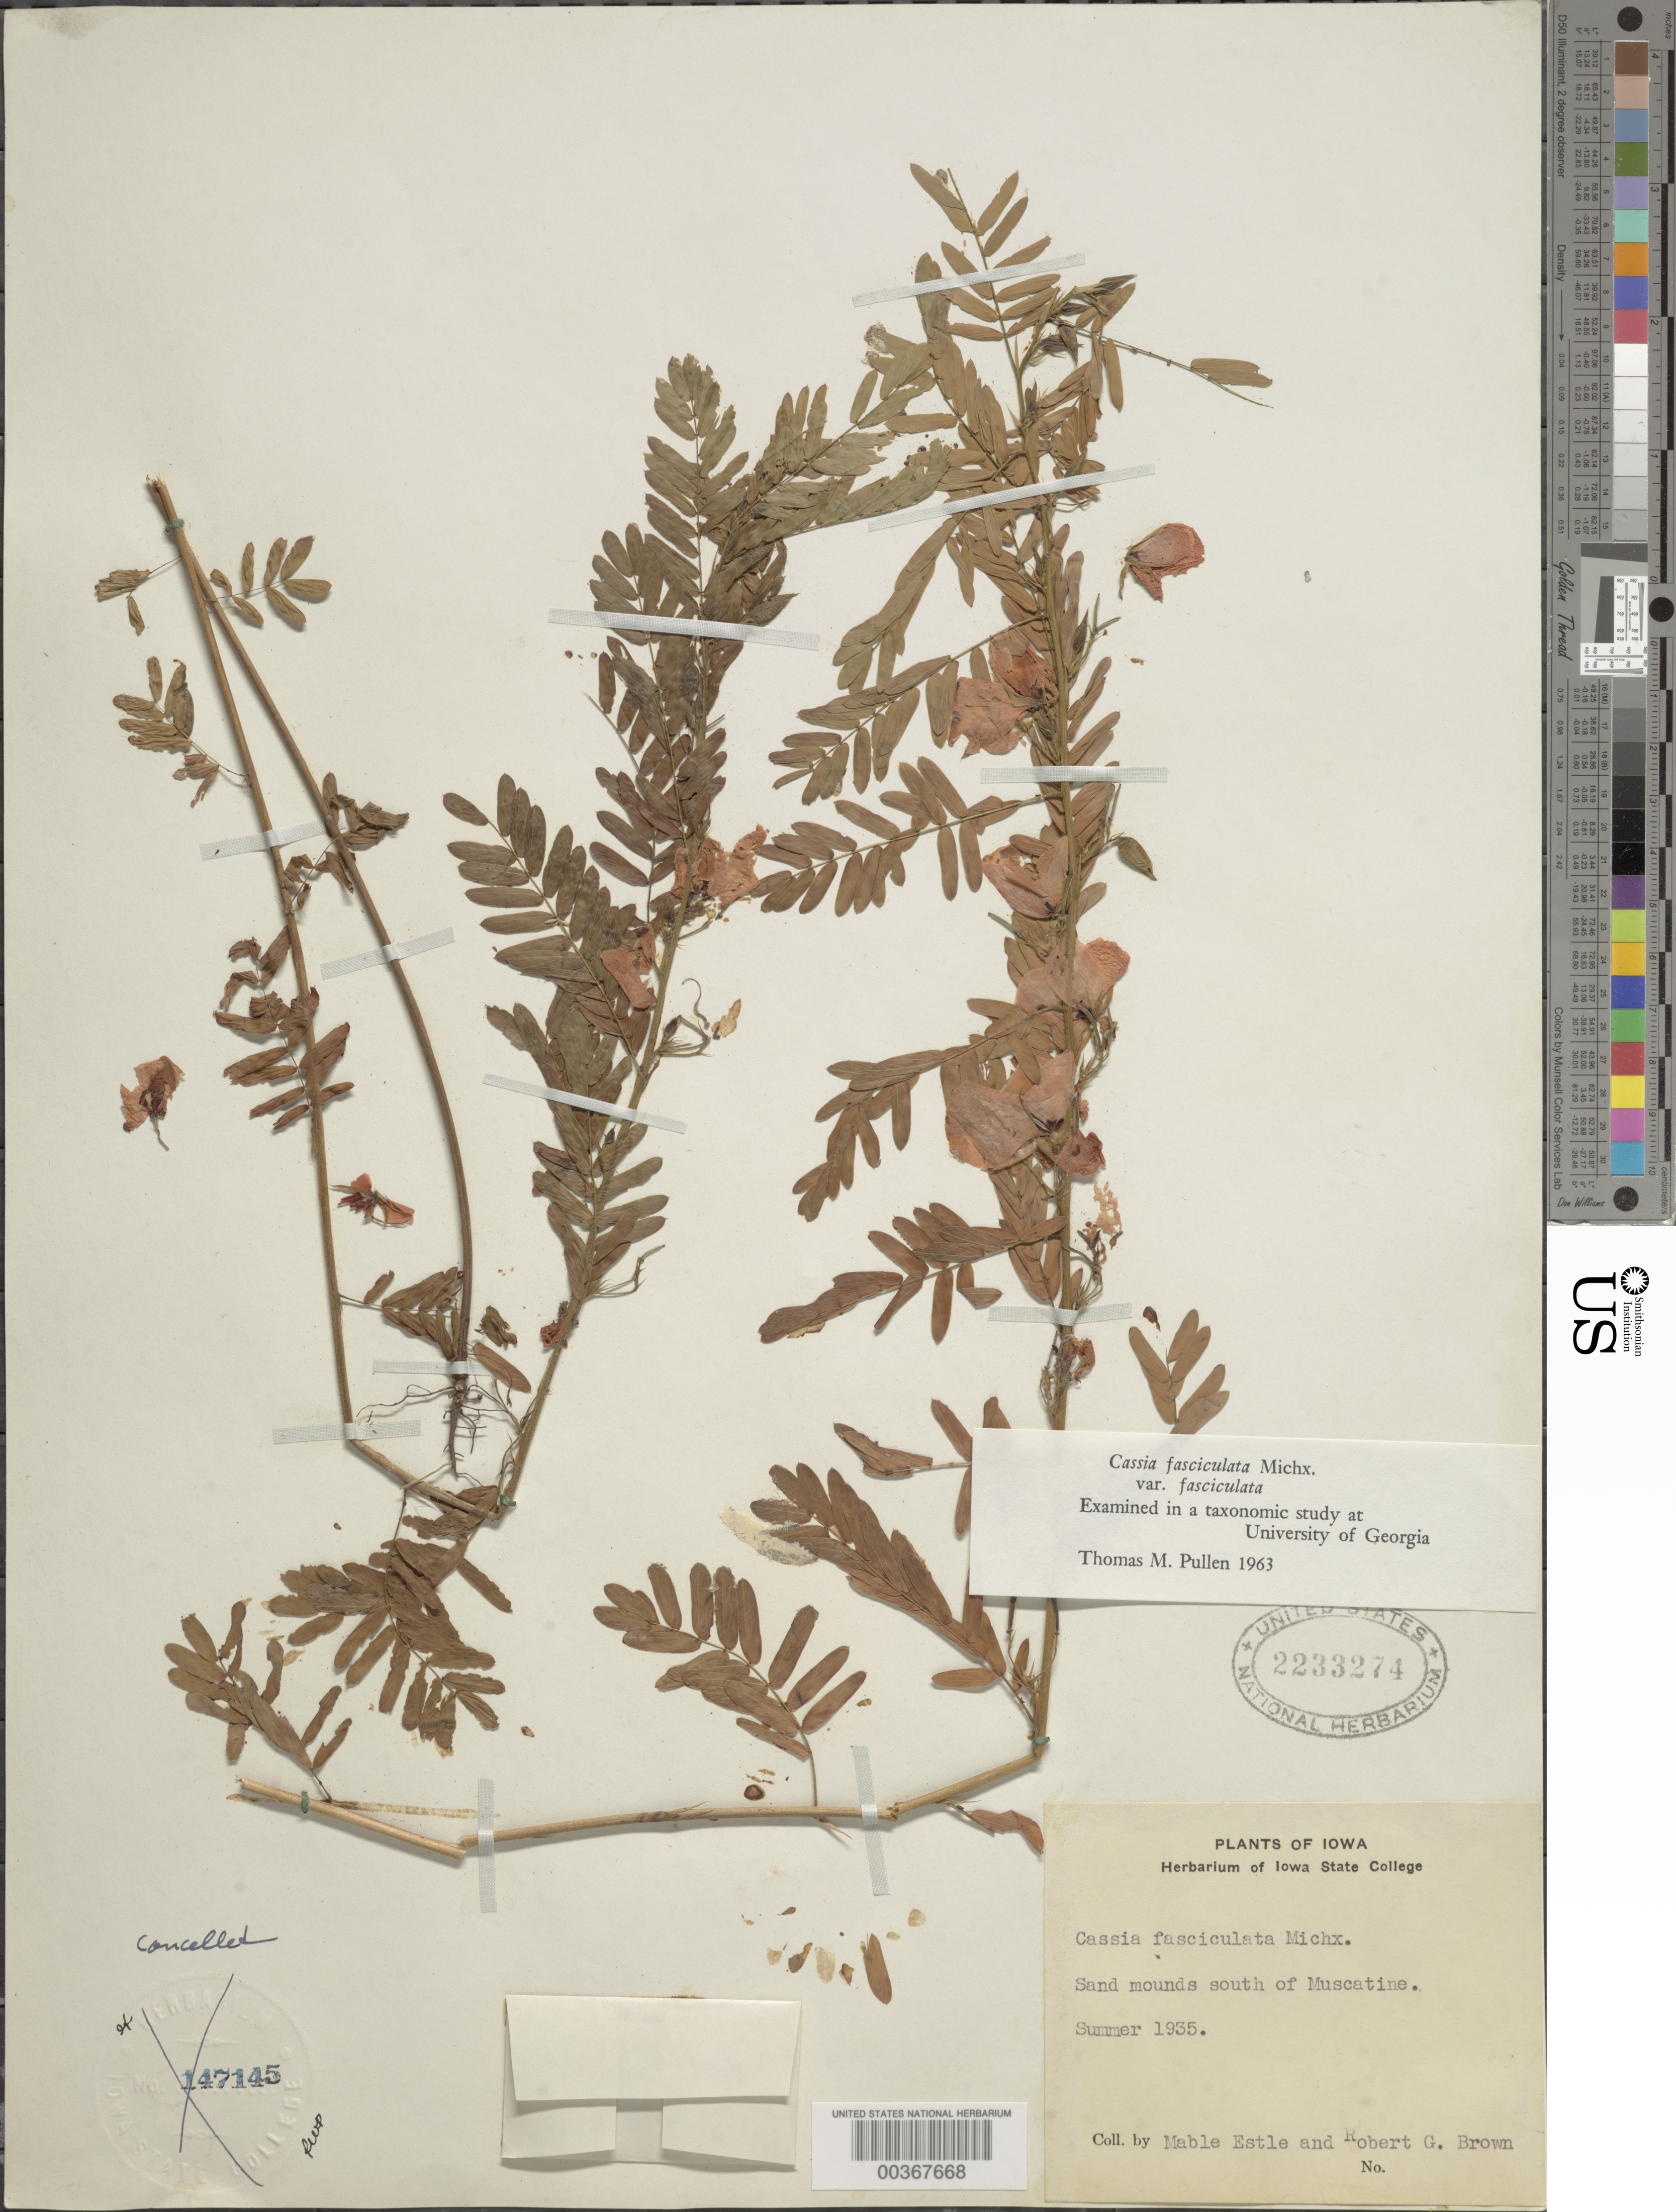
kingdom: Plantae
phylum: Tracheophyta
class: Magnoliopsida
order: Fabales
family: Fabaceae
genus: Chamaecrista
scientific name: Chamaecrista fasciculata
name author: (Michx.) Greene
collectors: M. Estle & R. G. Brown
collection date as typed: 22 -- 1935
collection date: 1935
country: United States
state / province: Iowa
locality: Sand mounds s of muscatine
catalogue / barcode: US 2233274